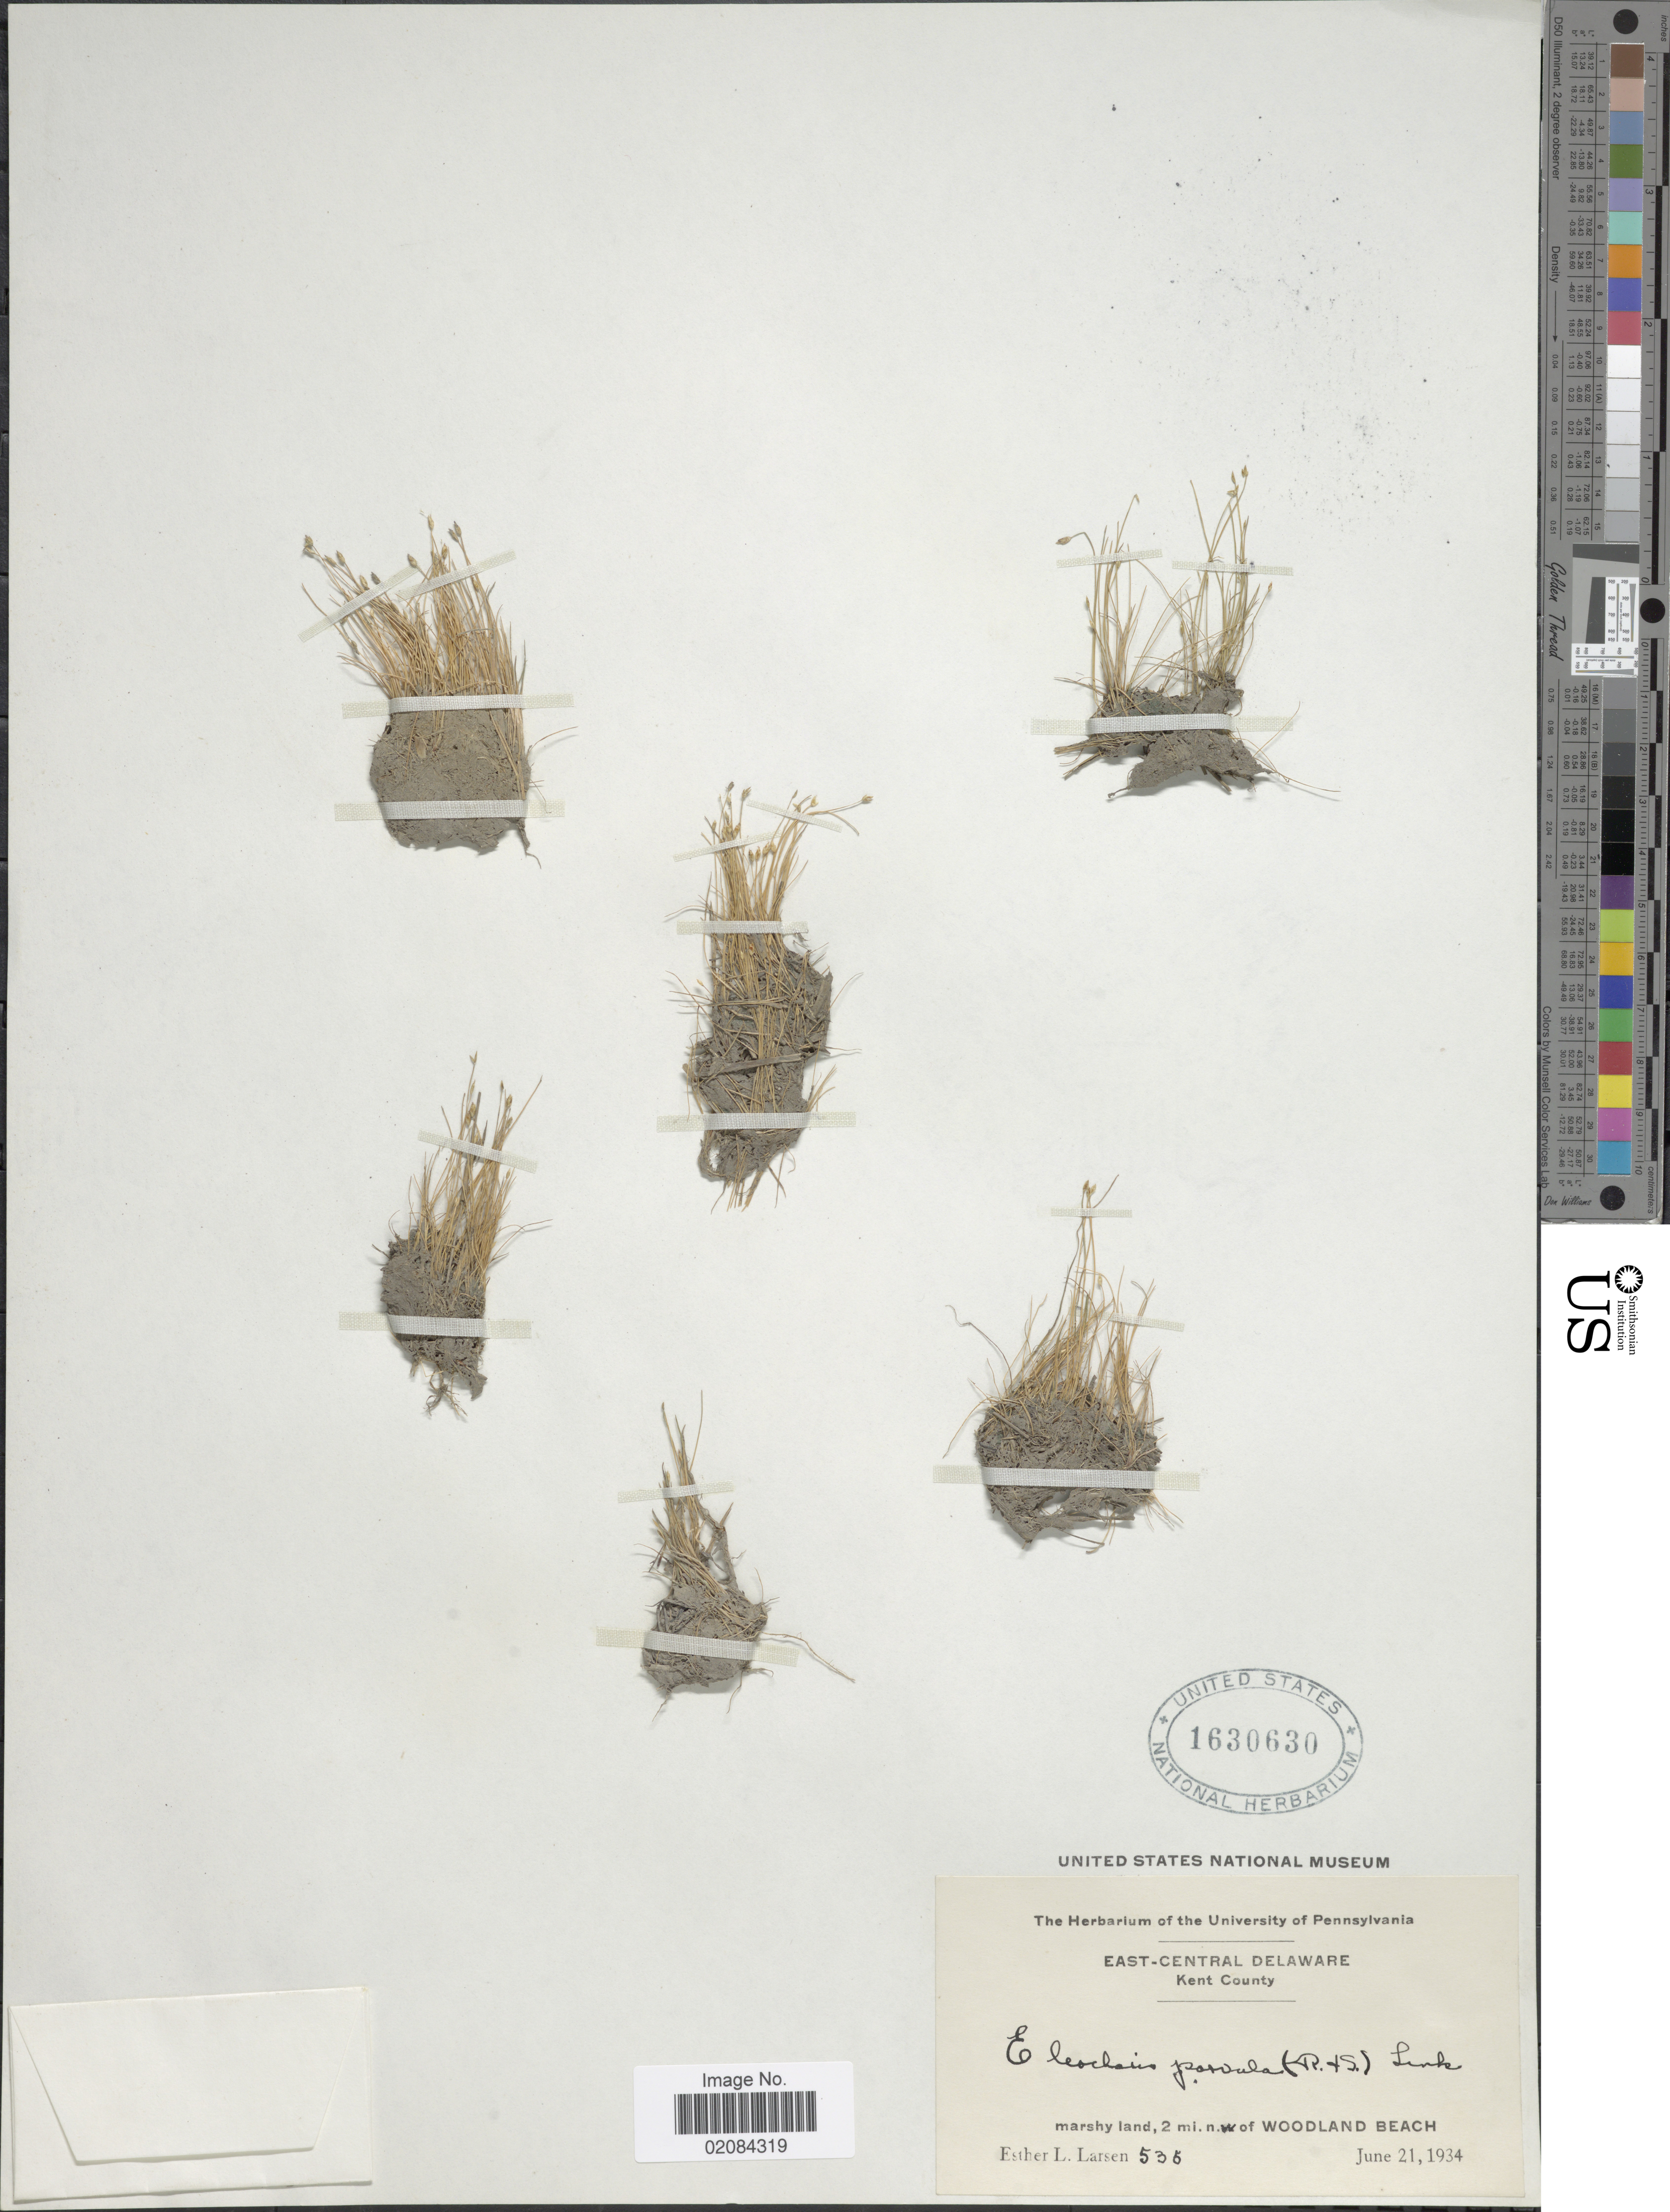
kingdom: Plantae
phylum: Tracheophyta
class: Liliopsida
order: Poales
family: Cyperaceae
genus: Eleocharis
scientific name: Eleocharis parvula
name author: (Roem. & Schult.) Link ex Williams et al.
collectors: E. Larsen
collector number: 535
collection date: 1934-06-21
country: United States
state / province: Delaware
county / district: Kent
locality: East-Central Delaware, Kent County. Marshy land, 2 mi. n.w. of woodland Beach.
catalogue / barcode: US 1630630